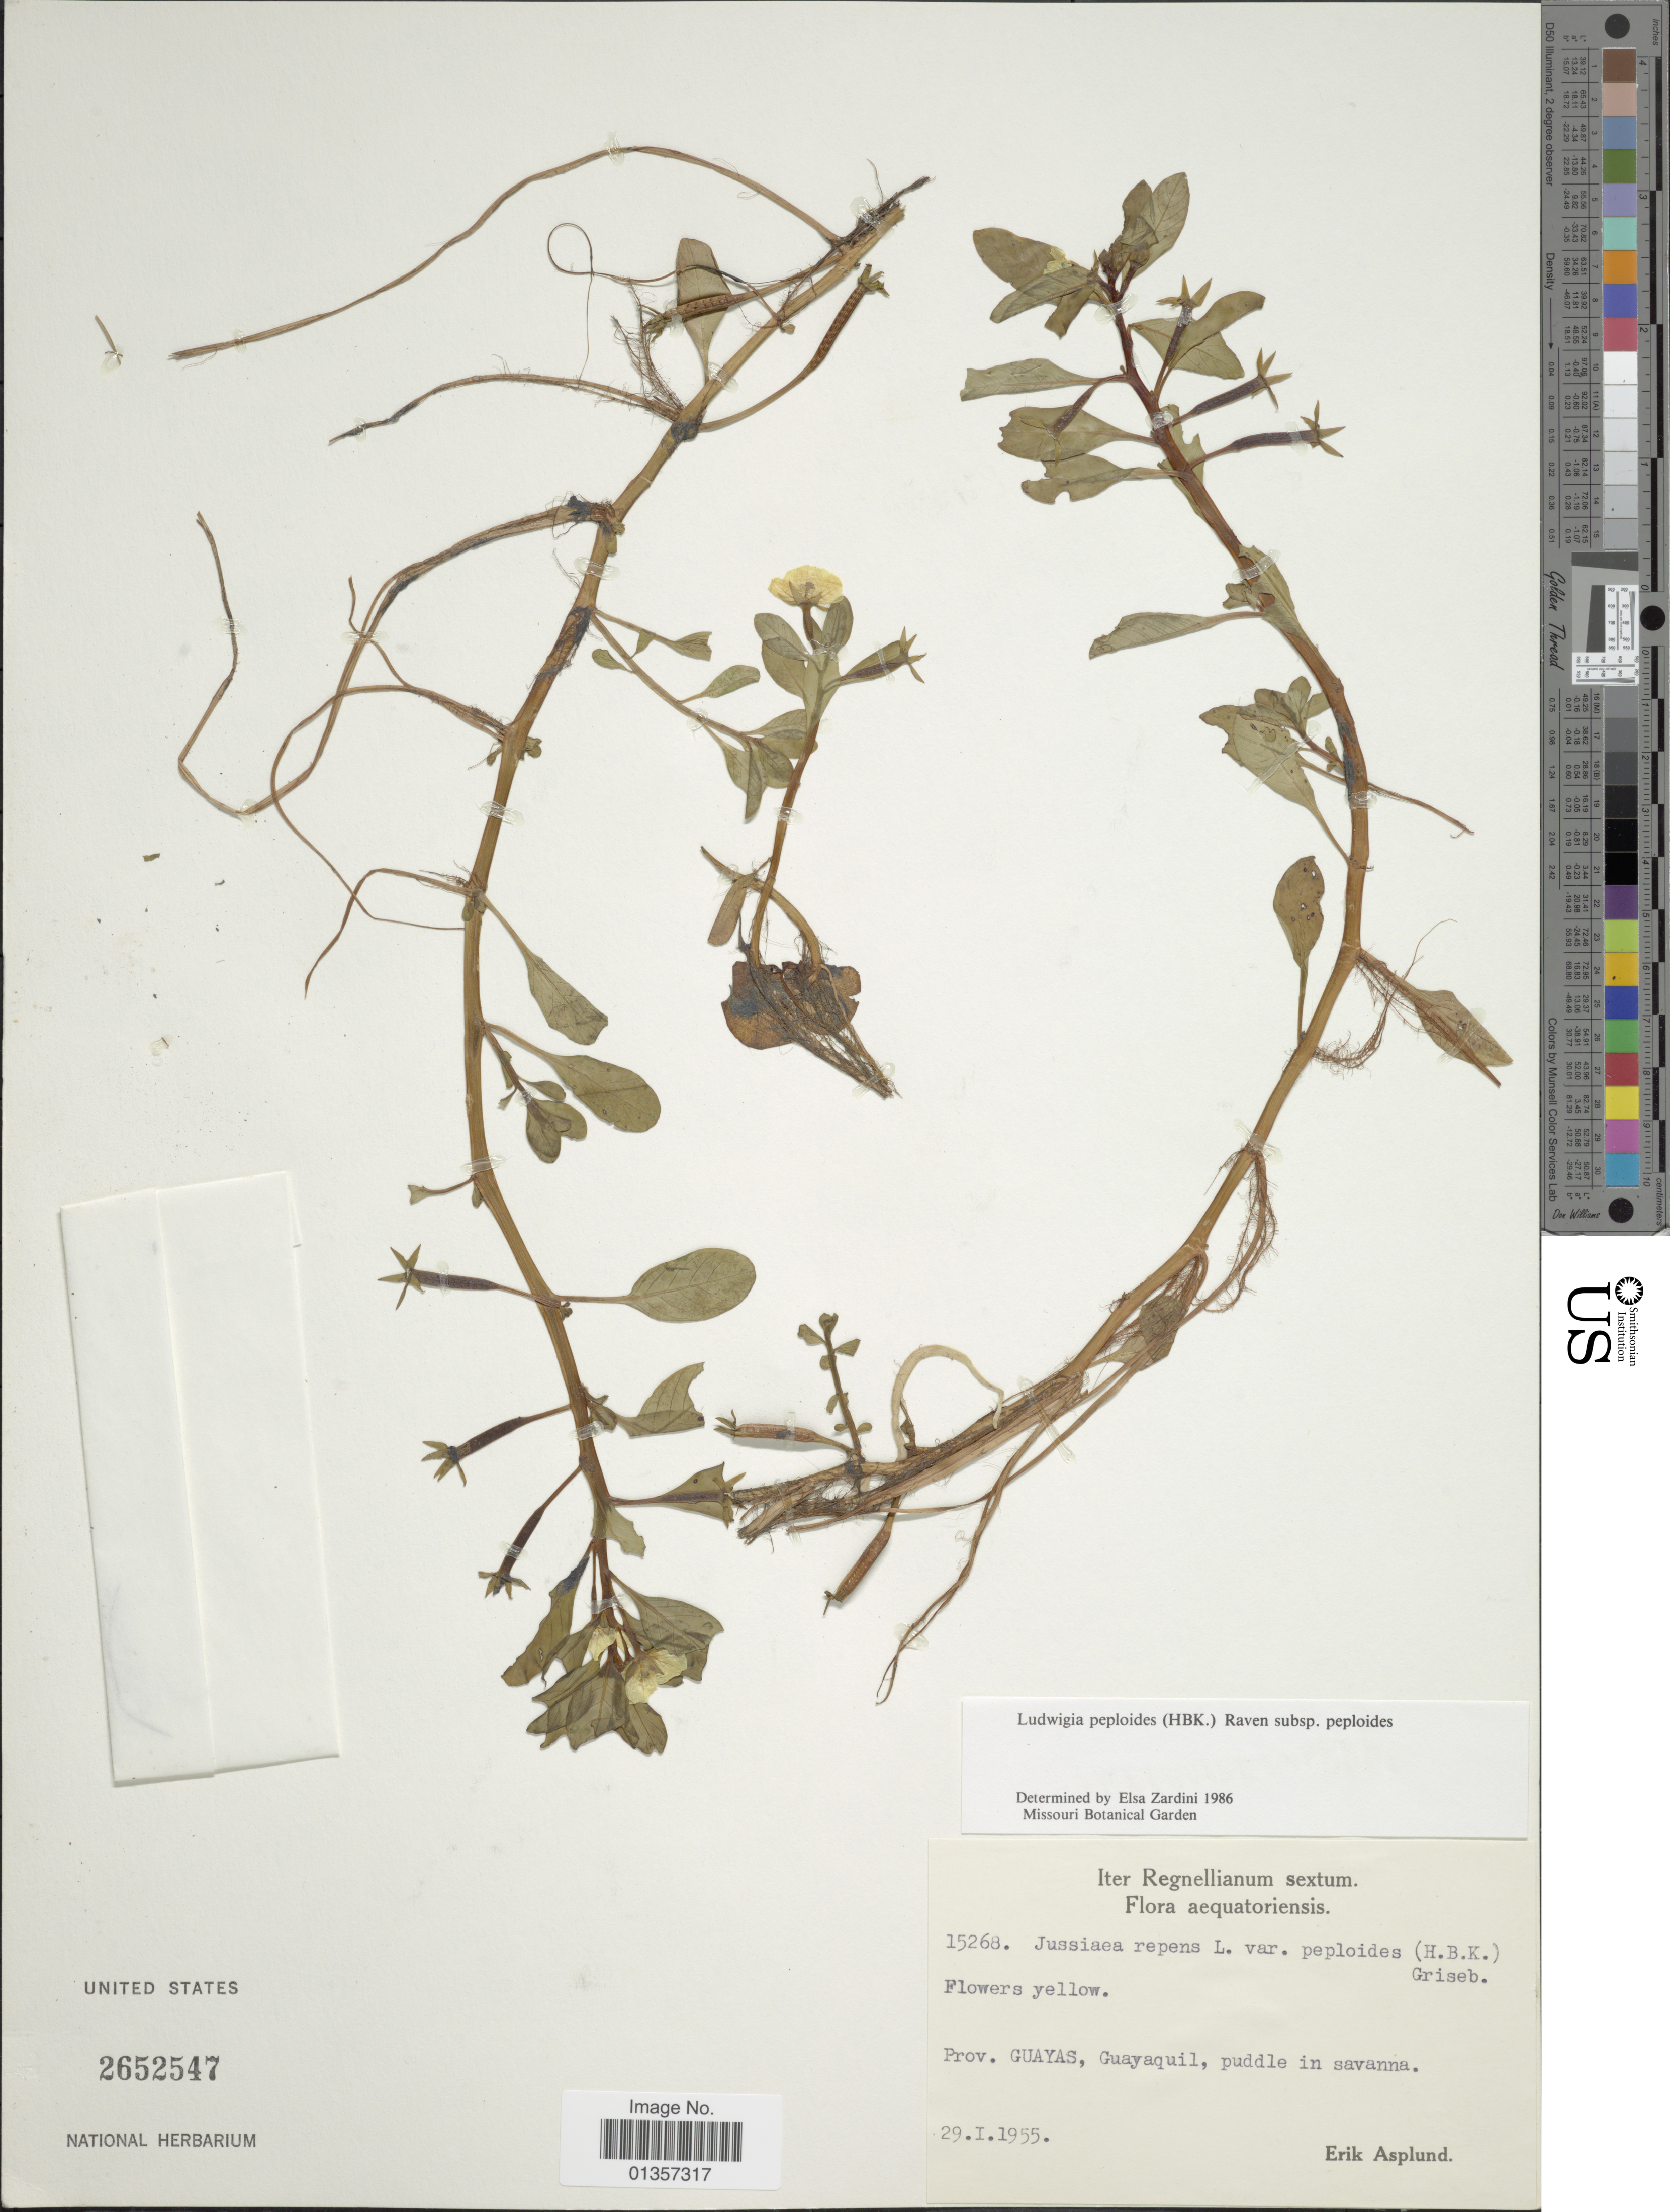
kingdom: Plantae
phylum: Tracheophyta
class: Magnoliopsida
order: Myrtales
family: Onagraceae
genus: Ludwigia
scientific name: Ludwigia peploides subsp. peploides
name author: (Kunth) P.H. Raven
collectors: E. Asplund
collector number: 15268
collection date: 1955-01-29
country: Ecuador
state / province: Guayas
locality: Guayaquil, puddle in savanna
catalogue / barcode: US 2652547